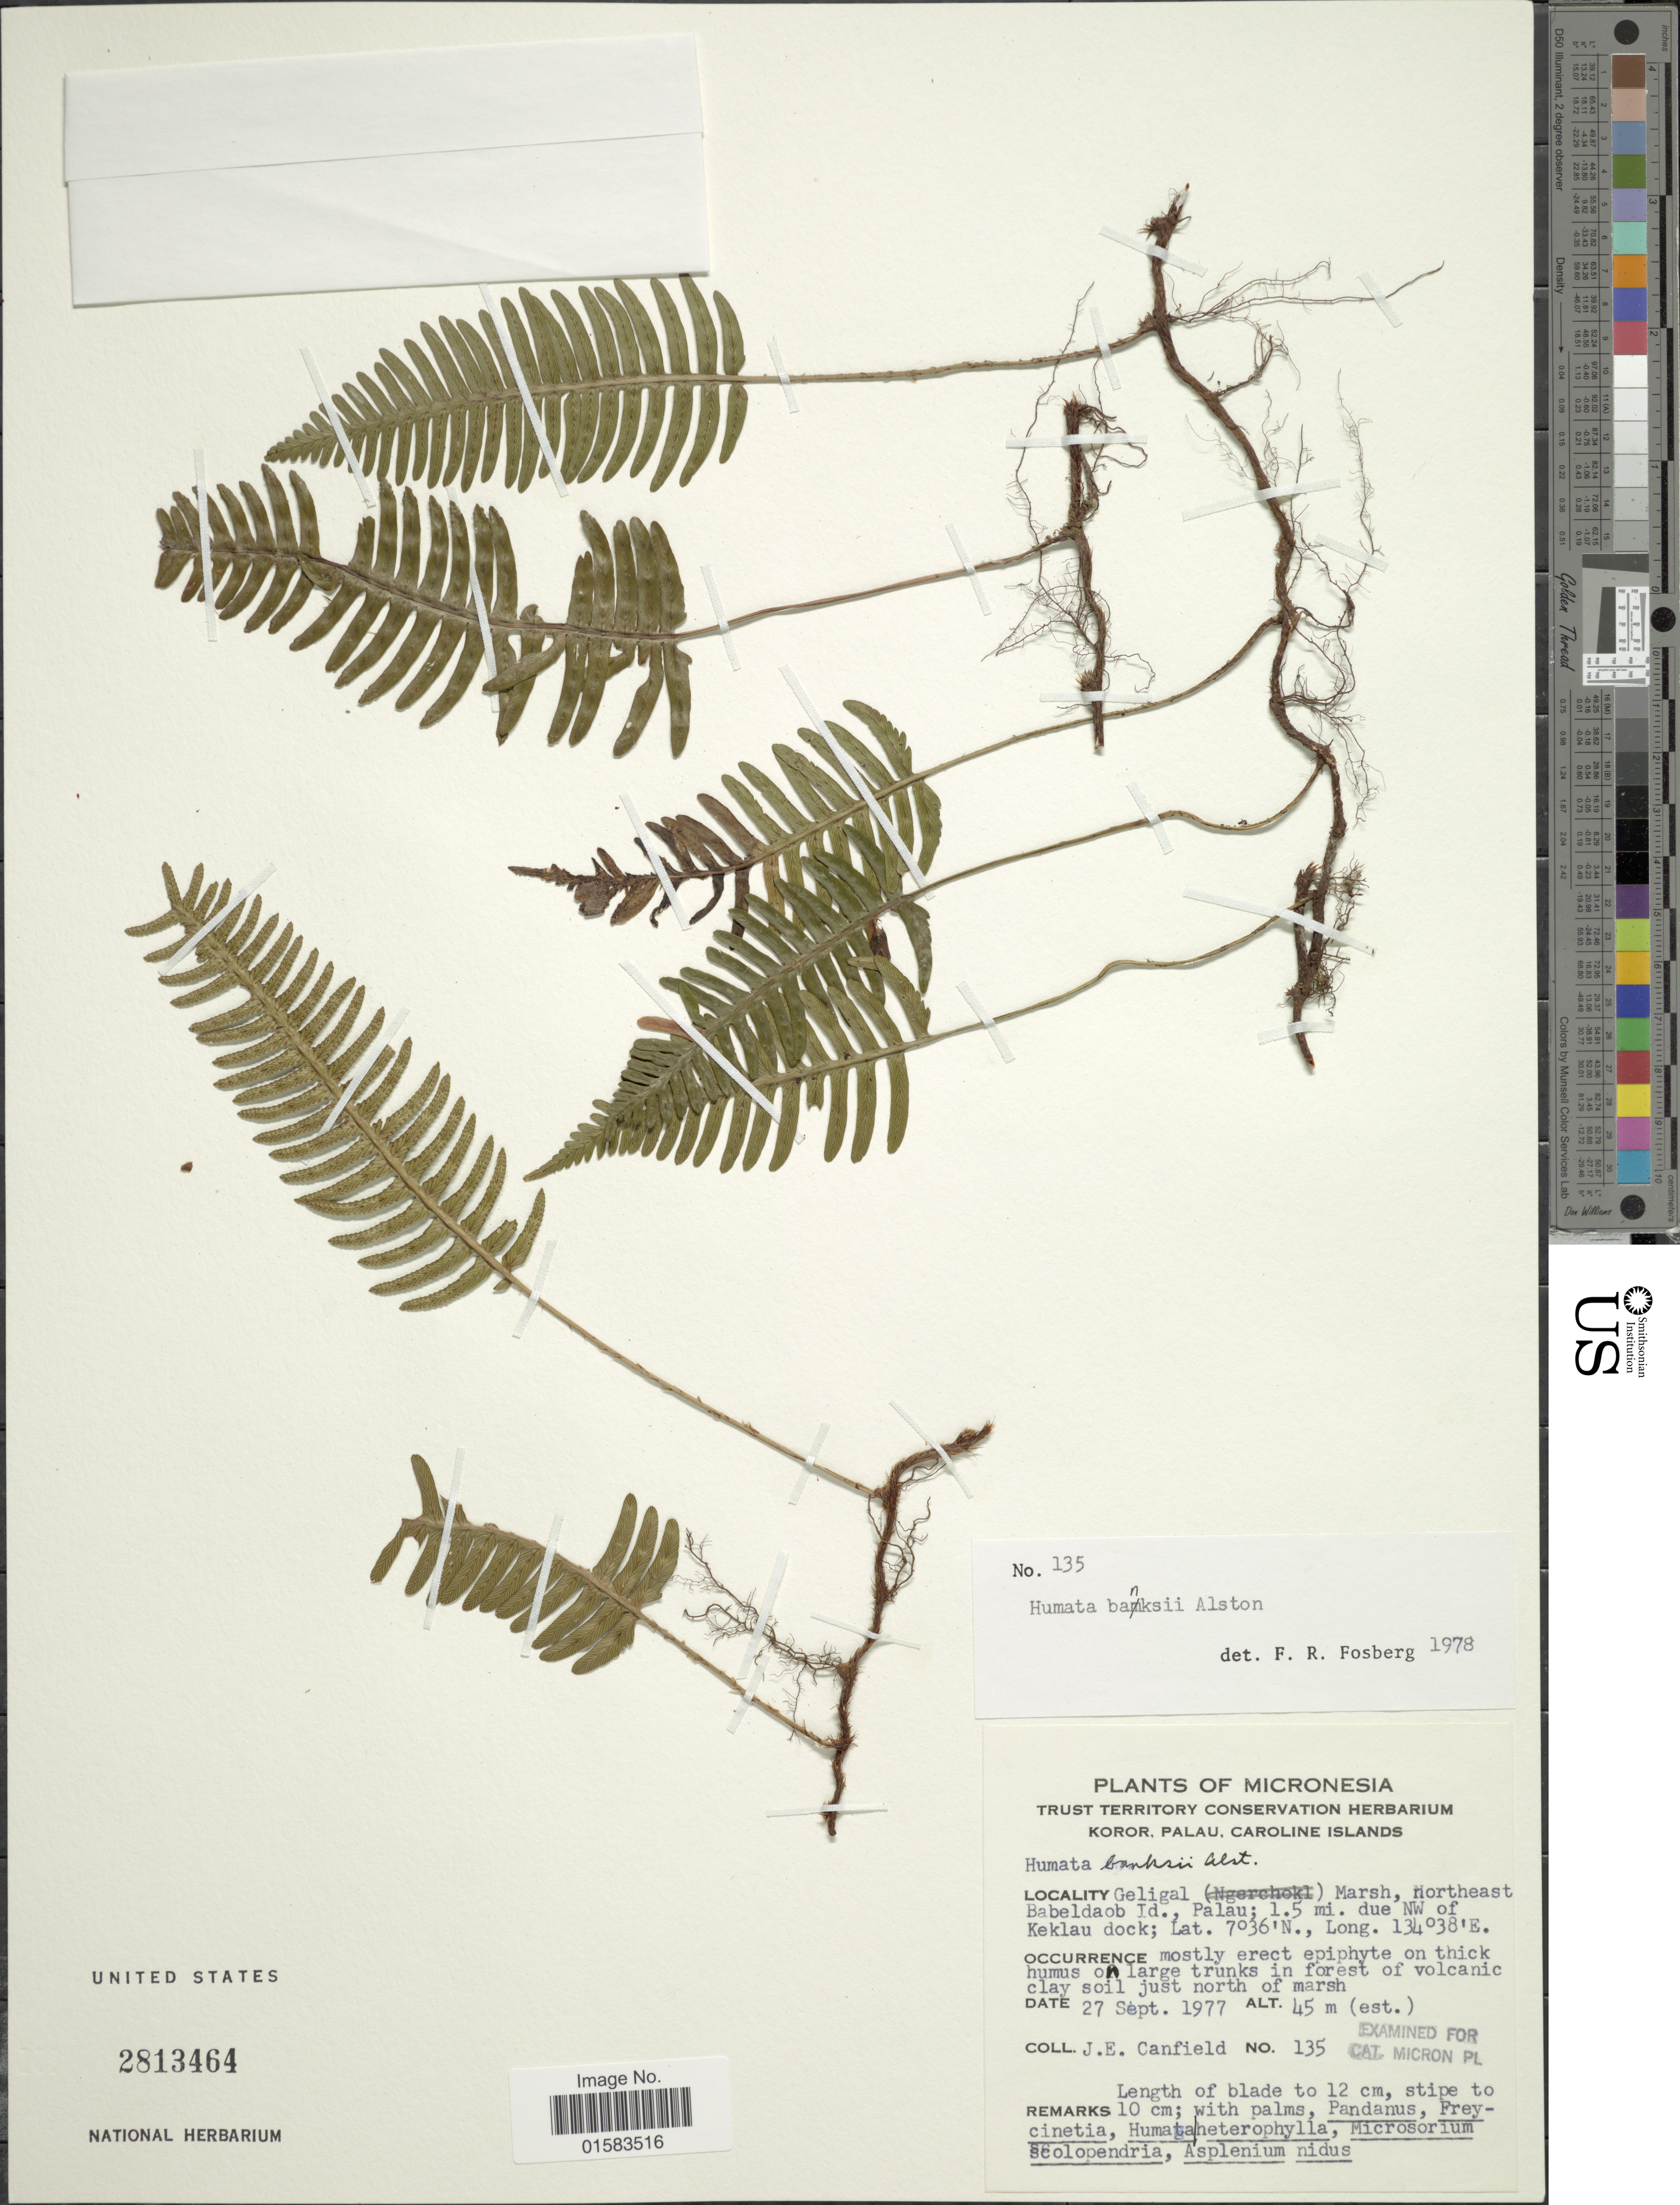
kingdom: Plantae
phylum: Tracheophyta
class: Polypodiopsida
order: Polypodiales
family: Davalliaceae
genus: Davallia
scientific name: Davallia pectinata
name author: Sm.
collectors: J. E. Canfield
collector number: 135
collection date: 1977-09-27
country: Palau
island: Babeldaob [Babelthuap]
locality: Geligal Marsh, Northeast Babeldaob Id., Palau; 1.5 mi. due NW of Keklau dock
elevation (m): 45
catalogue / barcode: US 2813464